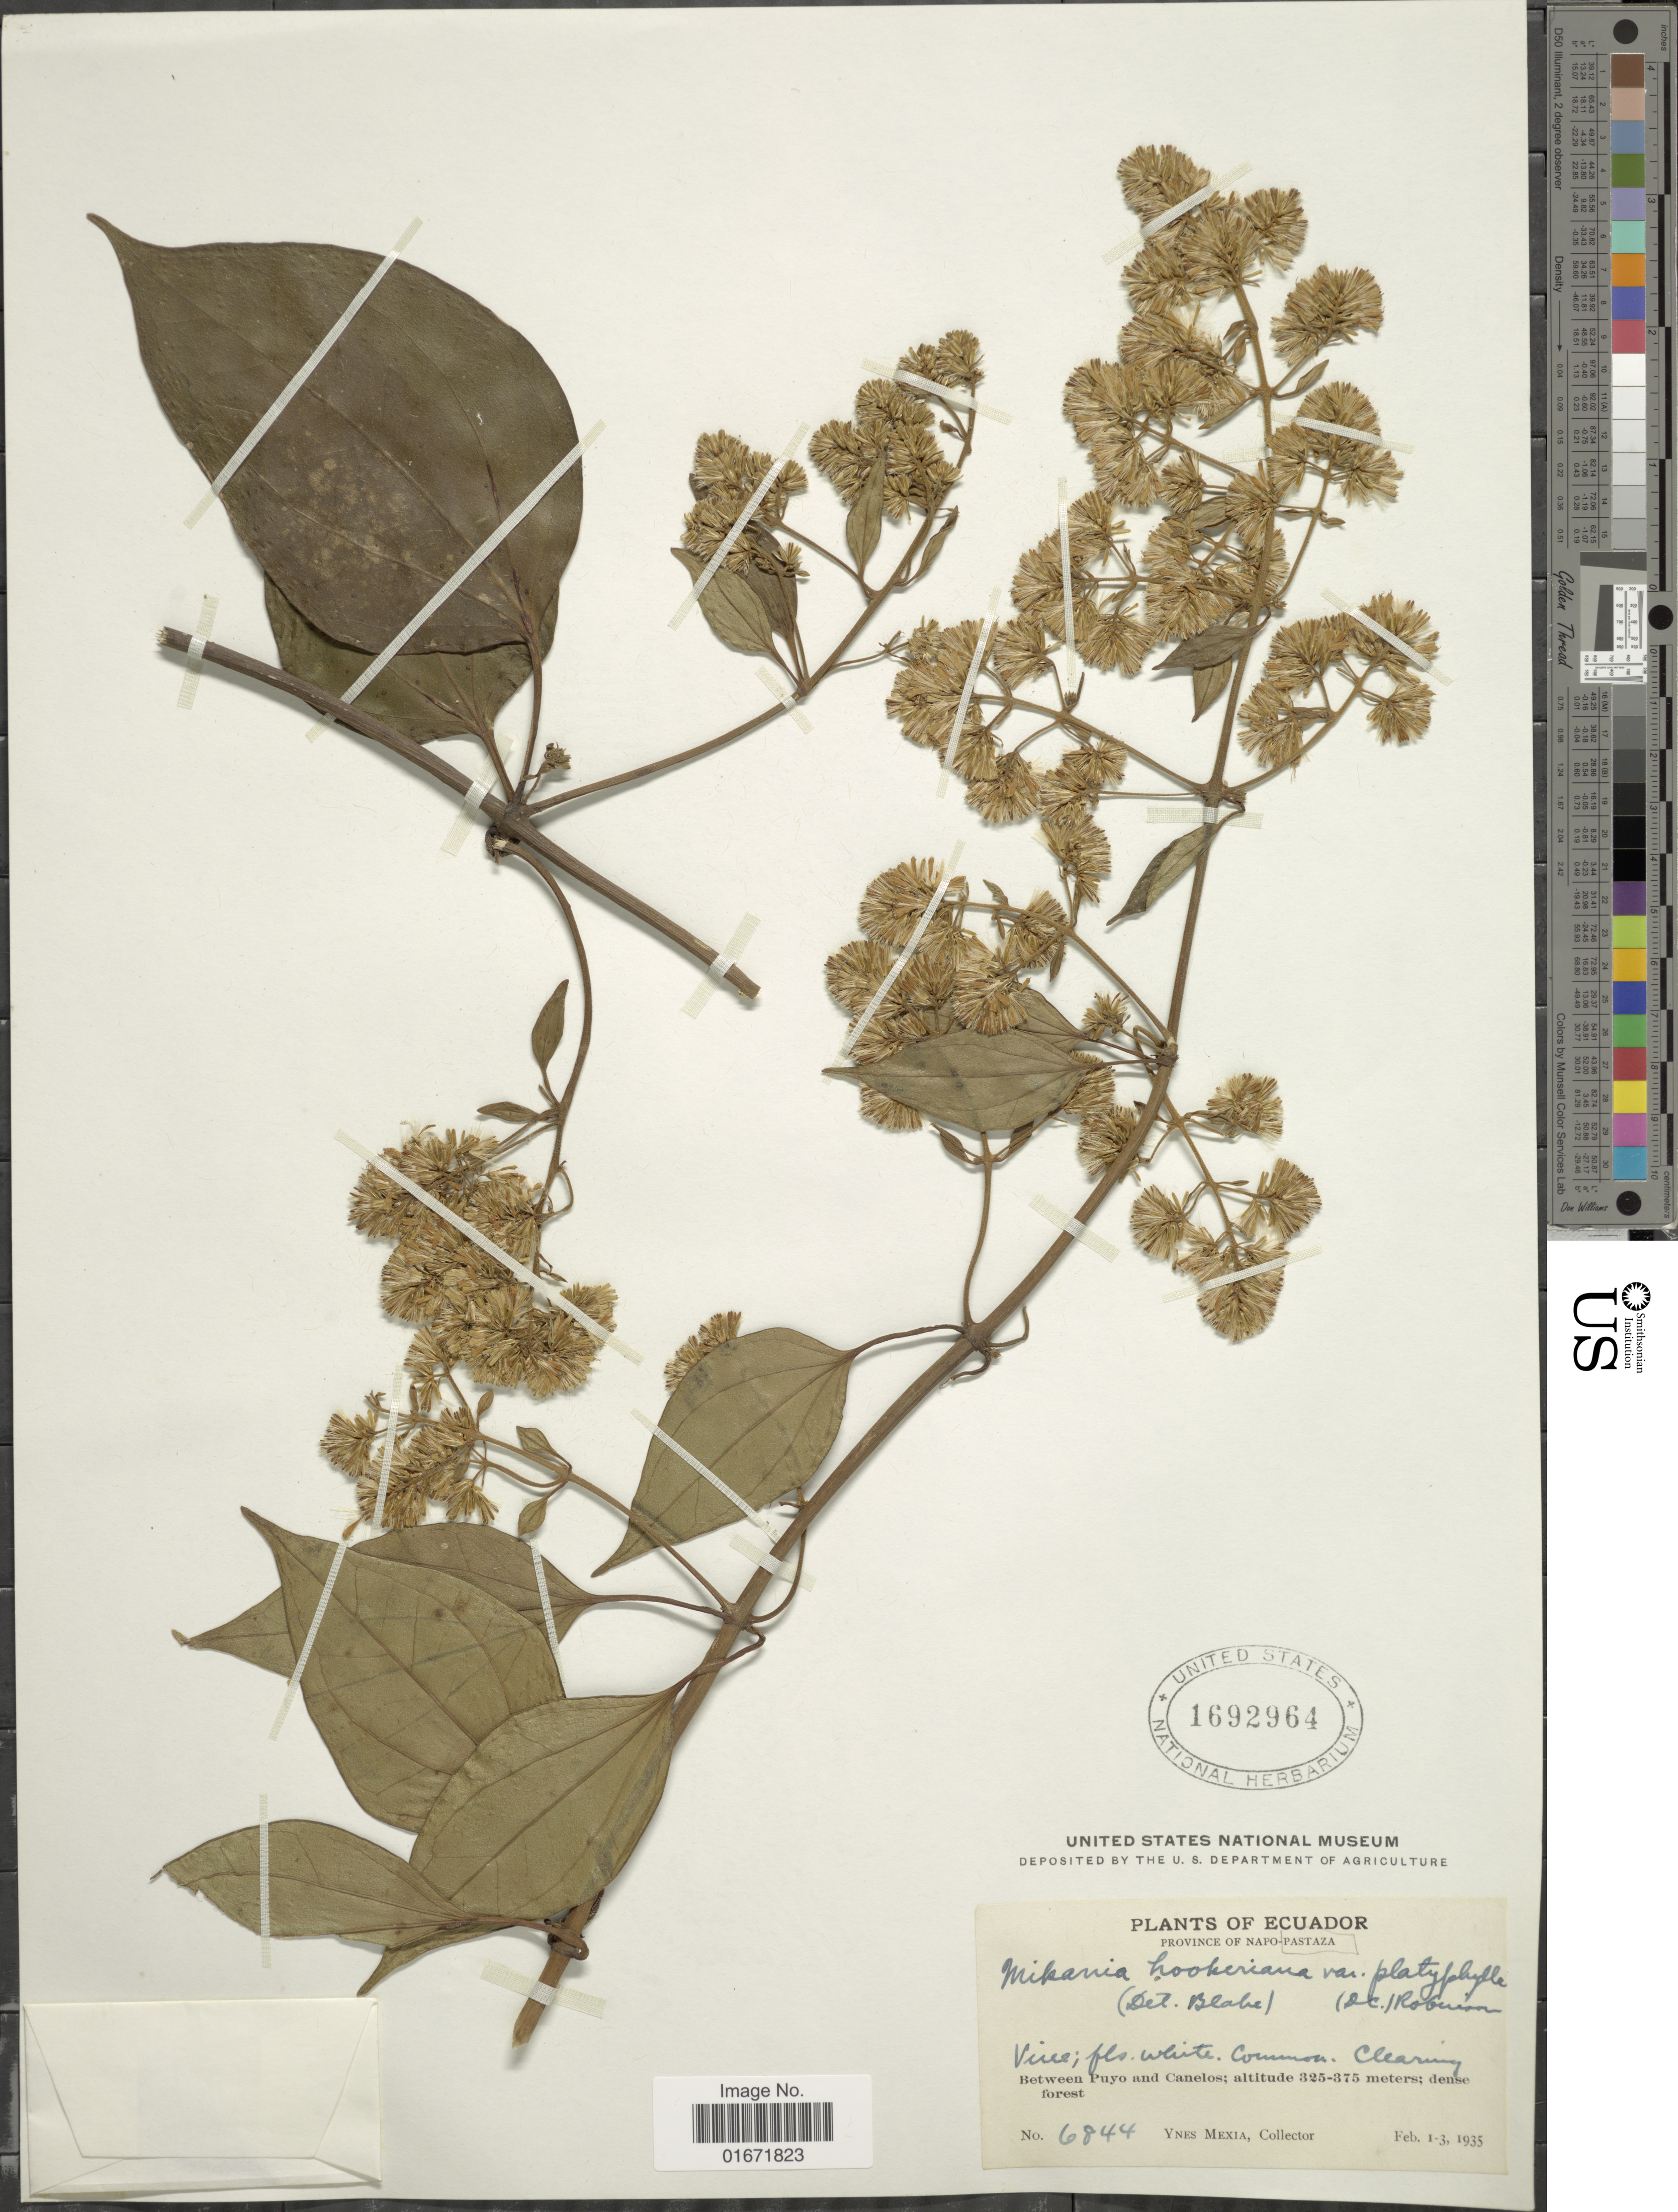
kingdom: Plantae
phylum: Tracheophyta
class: Magnoliopsida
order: Asterales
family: Asteraceae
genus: Mikania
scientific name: Mikania hookeriana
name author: DC.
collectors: Y. Mexia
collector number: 6844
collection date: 1935-02-01/1935-02-03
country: Ecuador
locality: Province of Napo-Pastaza. Between Puyo and Canelos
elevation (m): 325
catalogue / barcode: US 1692964